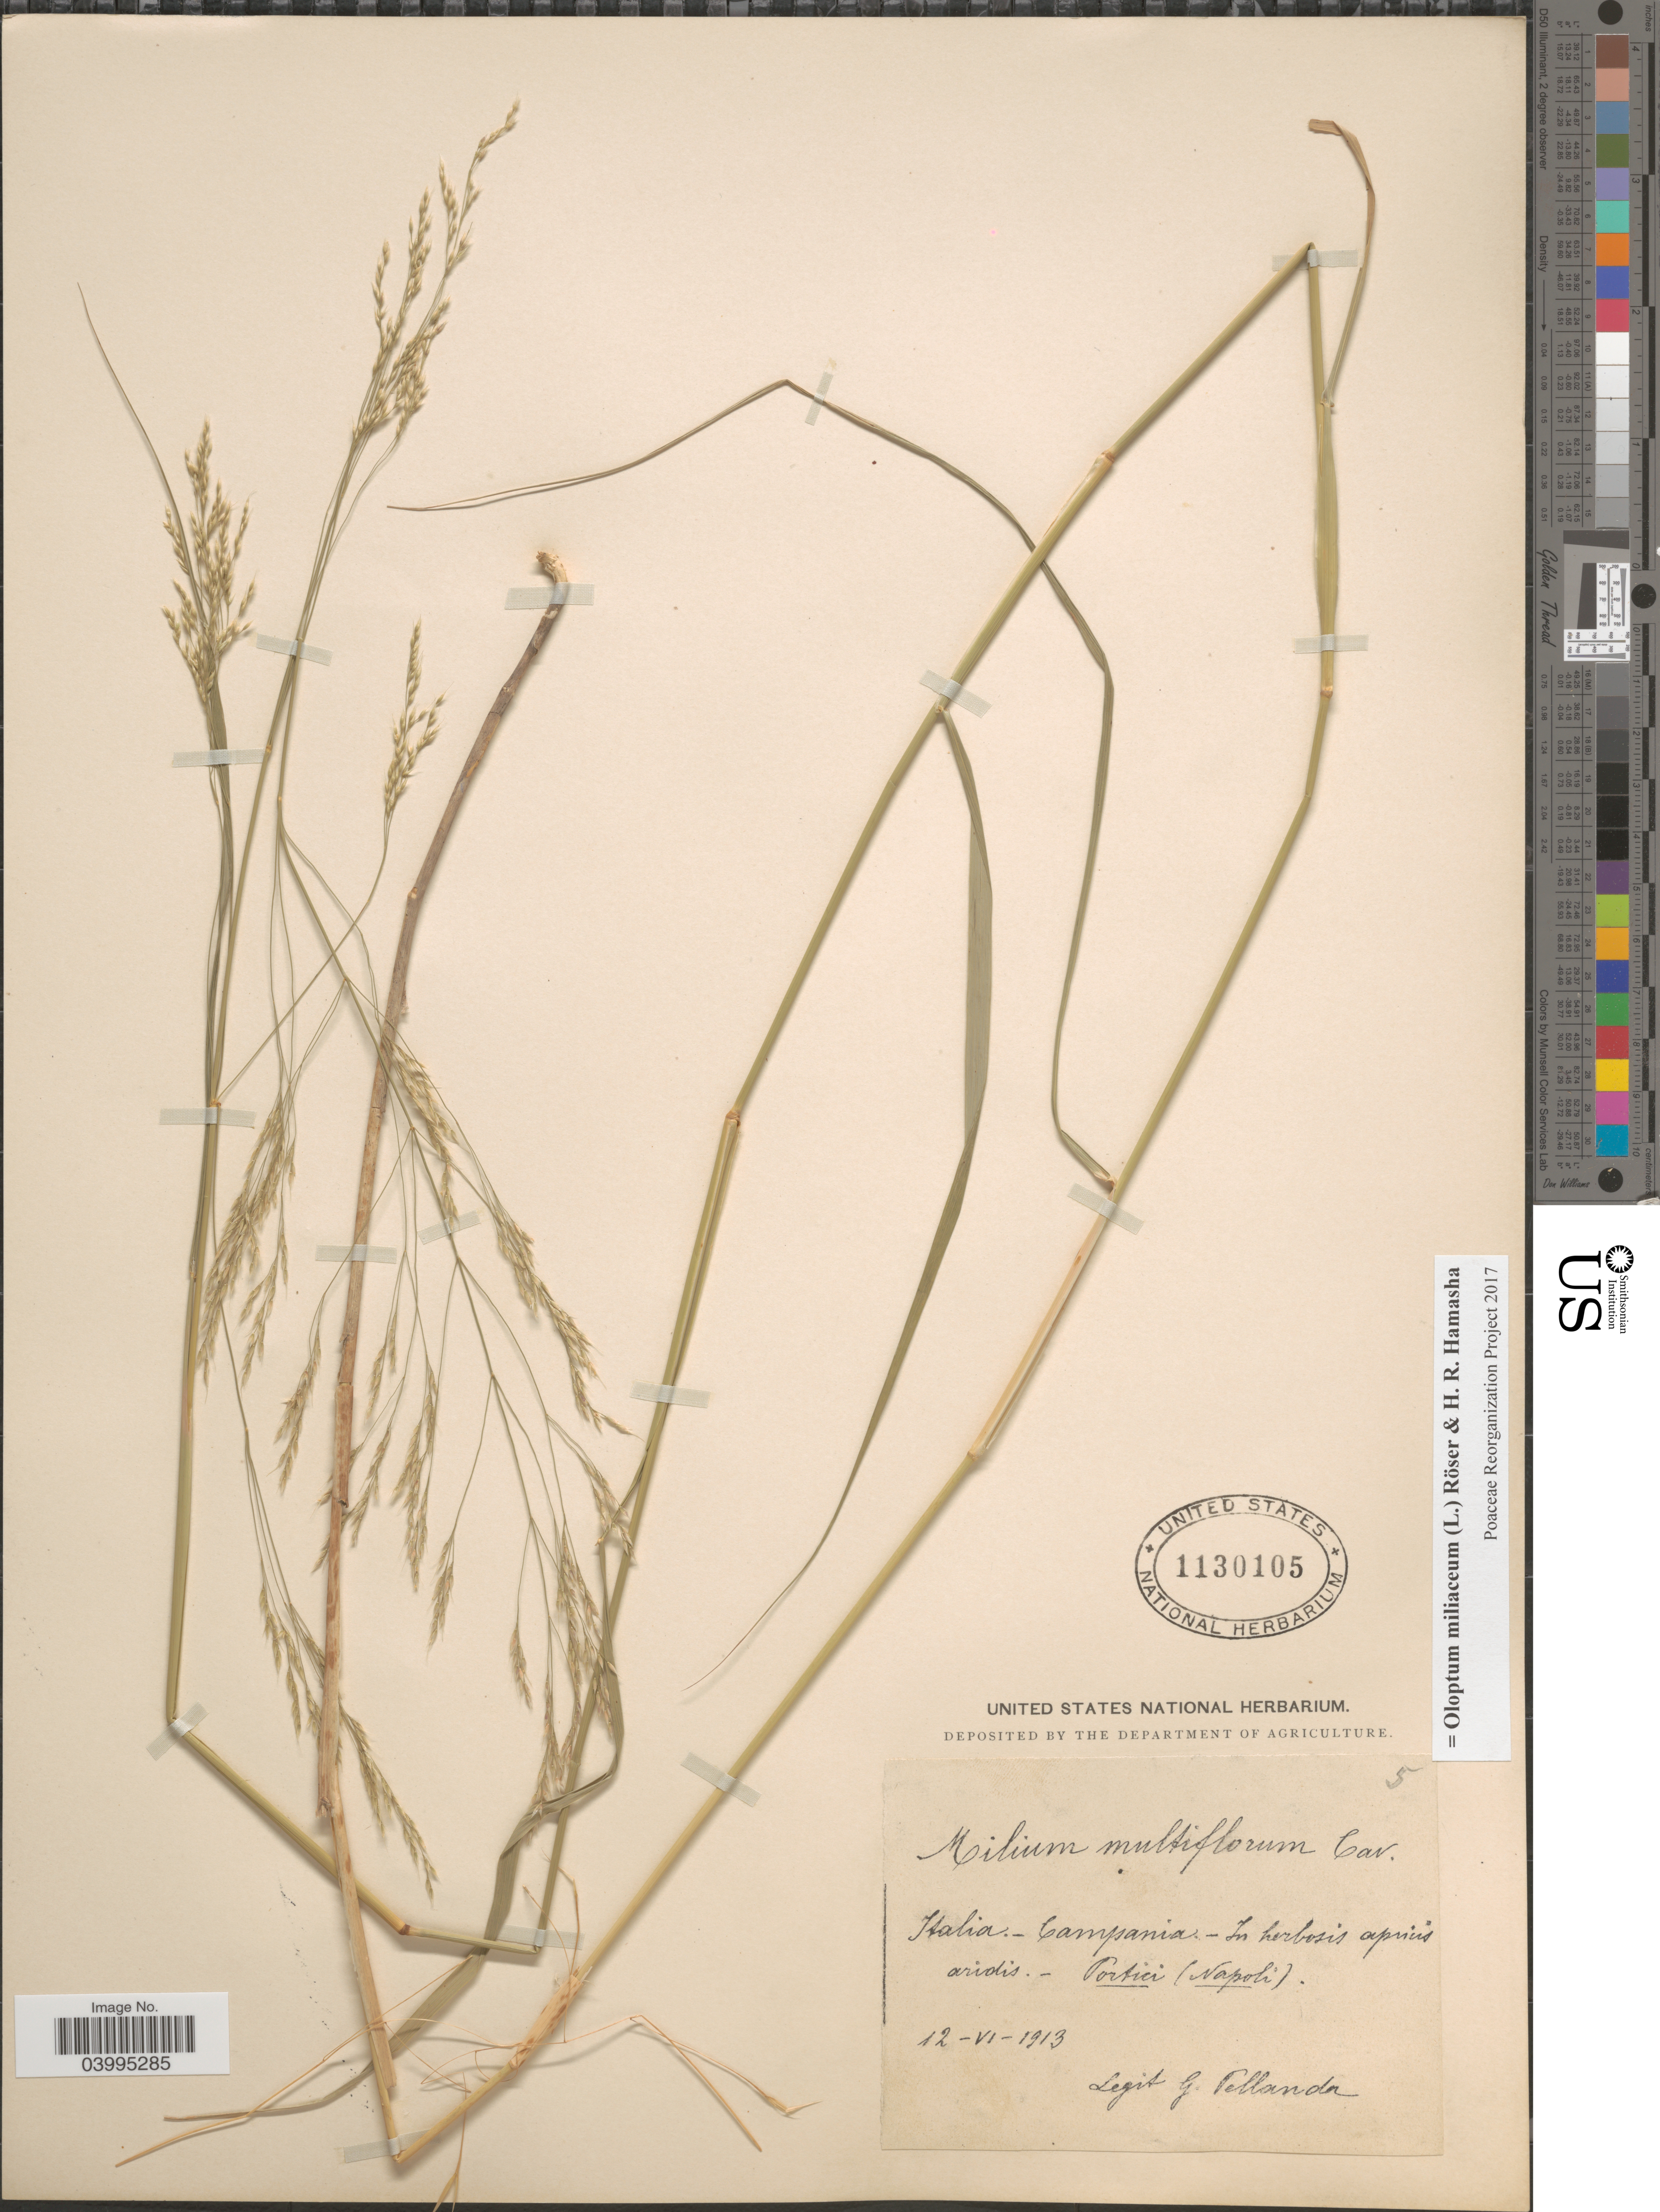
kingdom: Plantae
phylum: Tracheophyta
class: Liliopsida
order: Poales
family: Poaceae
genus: Oloptum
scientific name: Oloptum miliaceum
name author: Röser & H. R. Hamasha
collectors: G. Pellanda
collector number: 5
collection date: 1913-06-12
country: Italy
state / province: Campania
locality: In herbosis apricis aridis.- Portici (Napoli).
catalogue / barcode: US 1130105